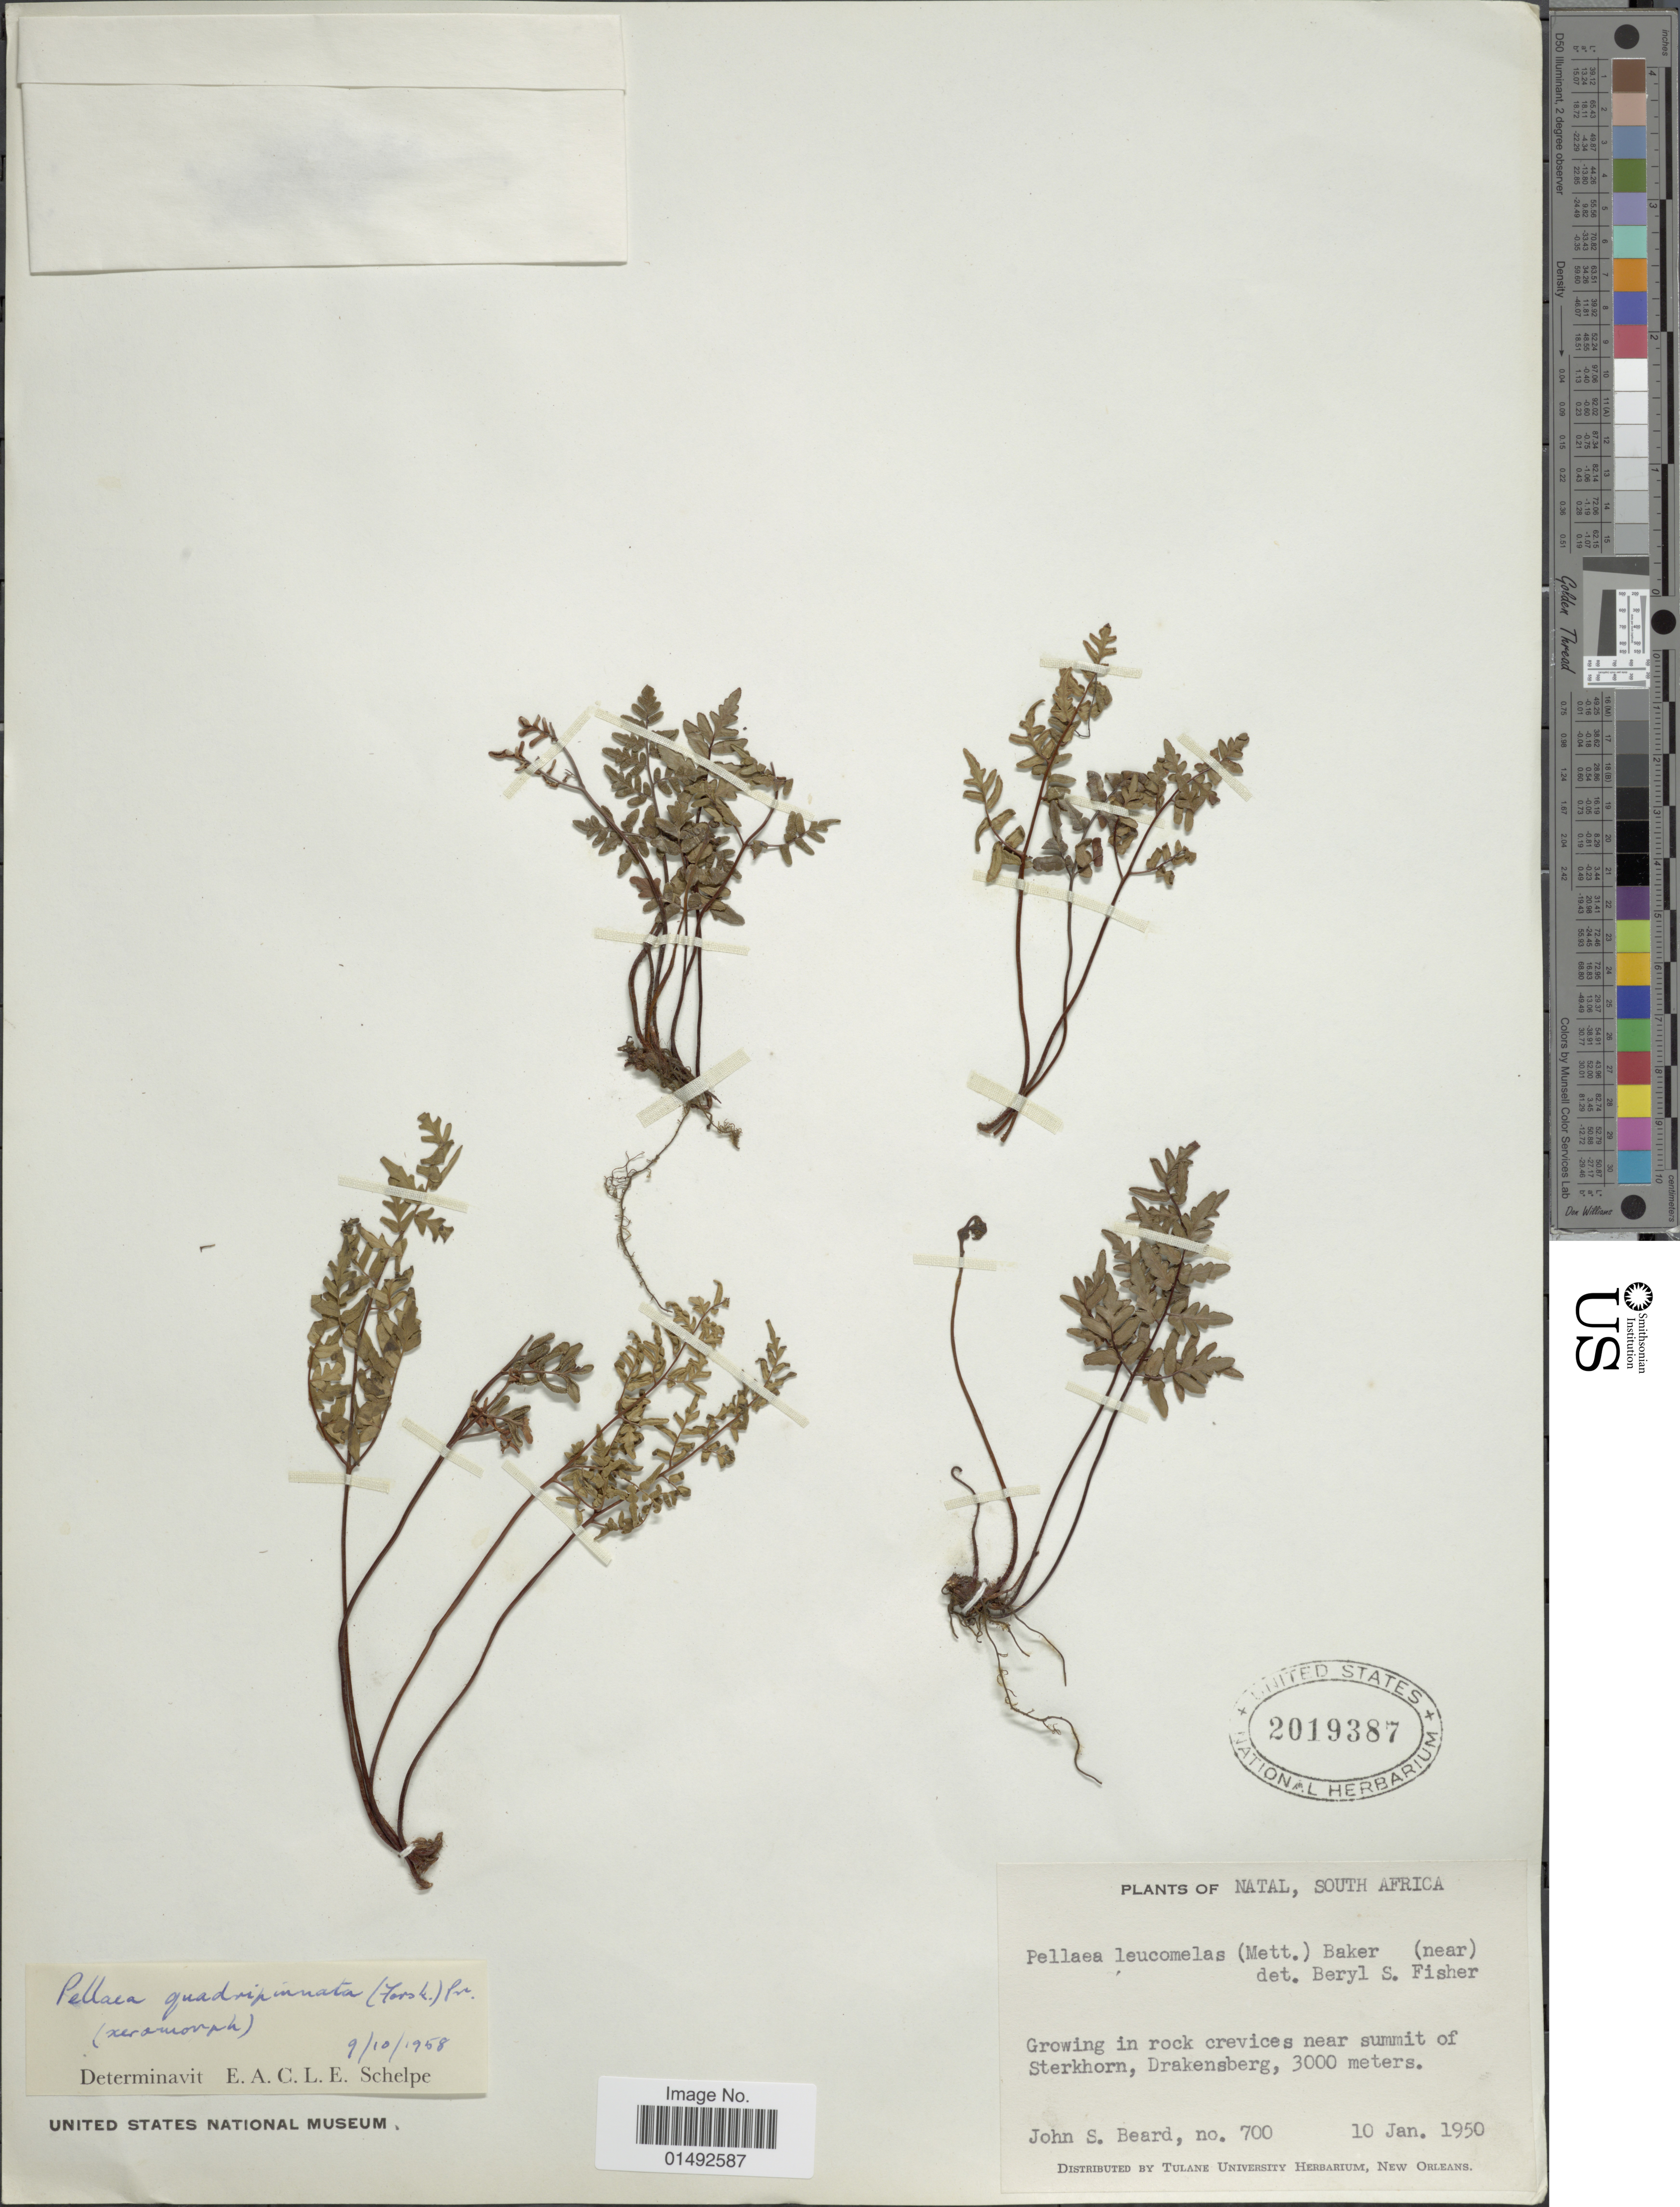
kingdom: Plantae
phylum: Tracheophyta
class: Polypodiopsida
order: Polypodiales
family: Pteridaceae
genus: Pellaea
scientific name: Pellaea quadripinnata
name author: (Forssk.) Prantl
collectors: J. Beard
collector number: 700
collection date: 1950-01-10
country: South Africa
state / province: KwaZulu-Natal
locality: Natal, Growing in rock crevices near summit of Sterkhorn, Drakensberg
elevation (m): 3000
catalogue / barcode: US 2019387